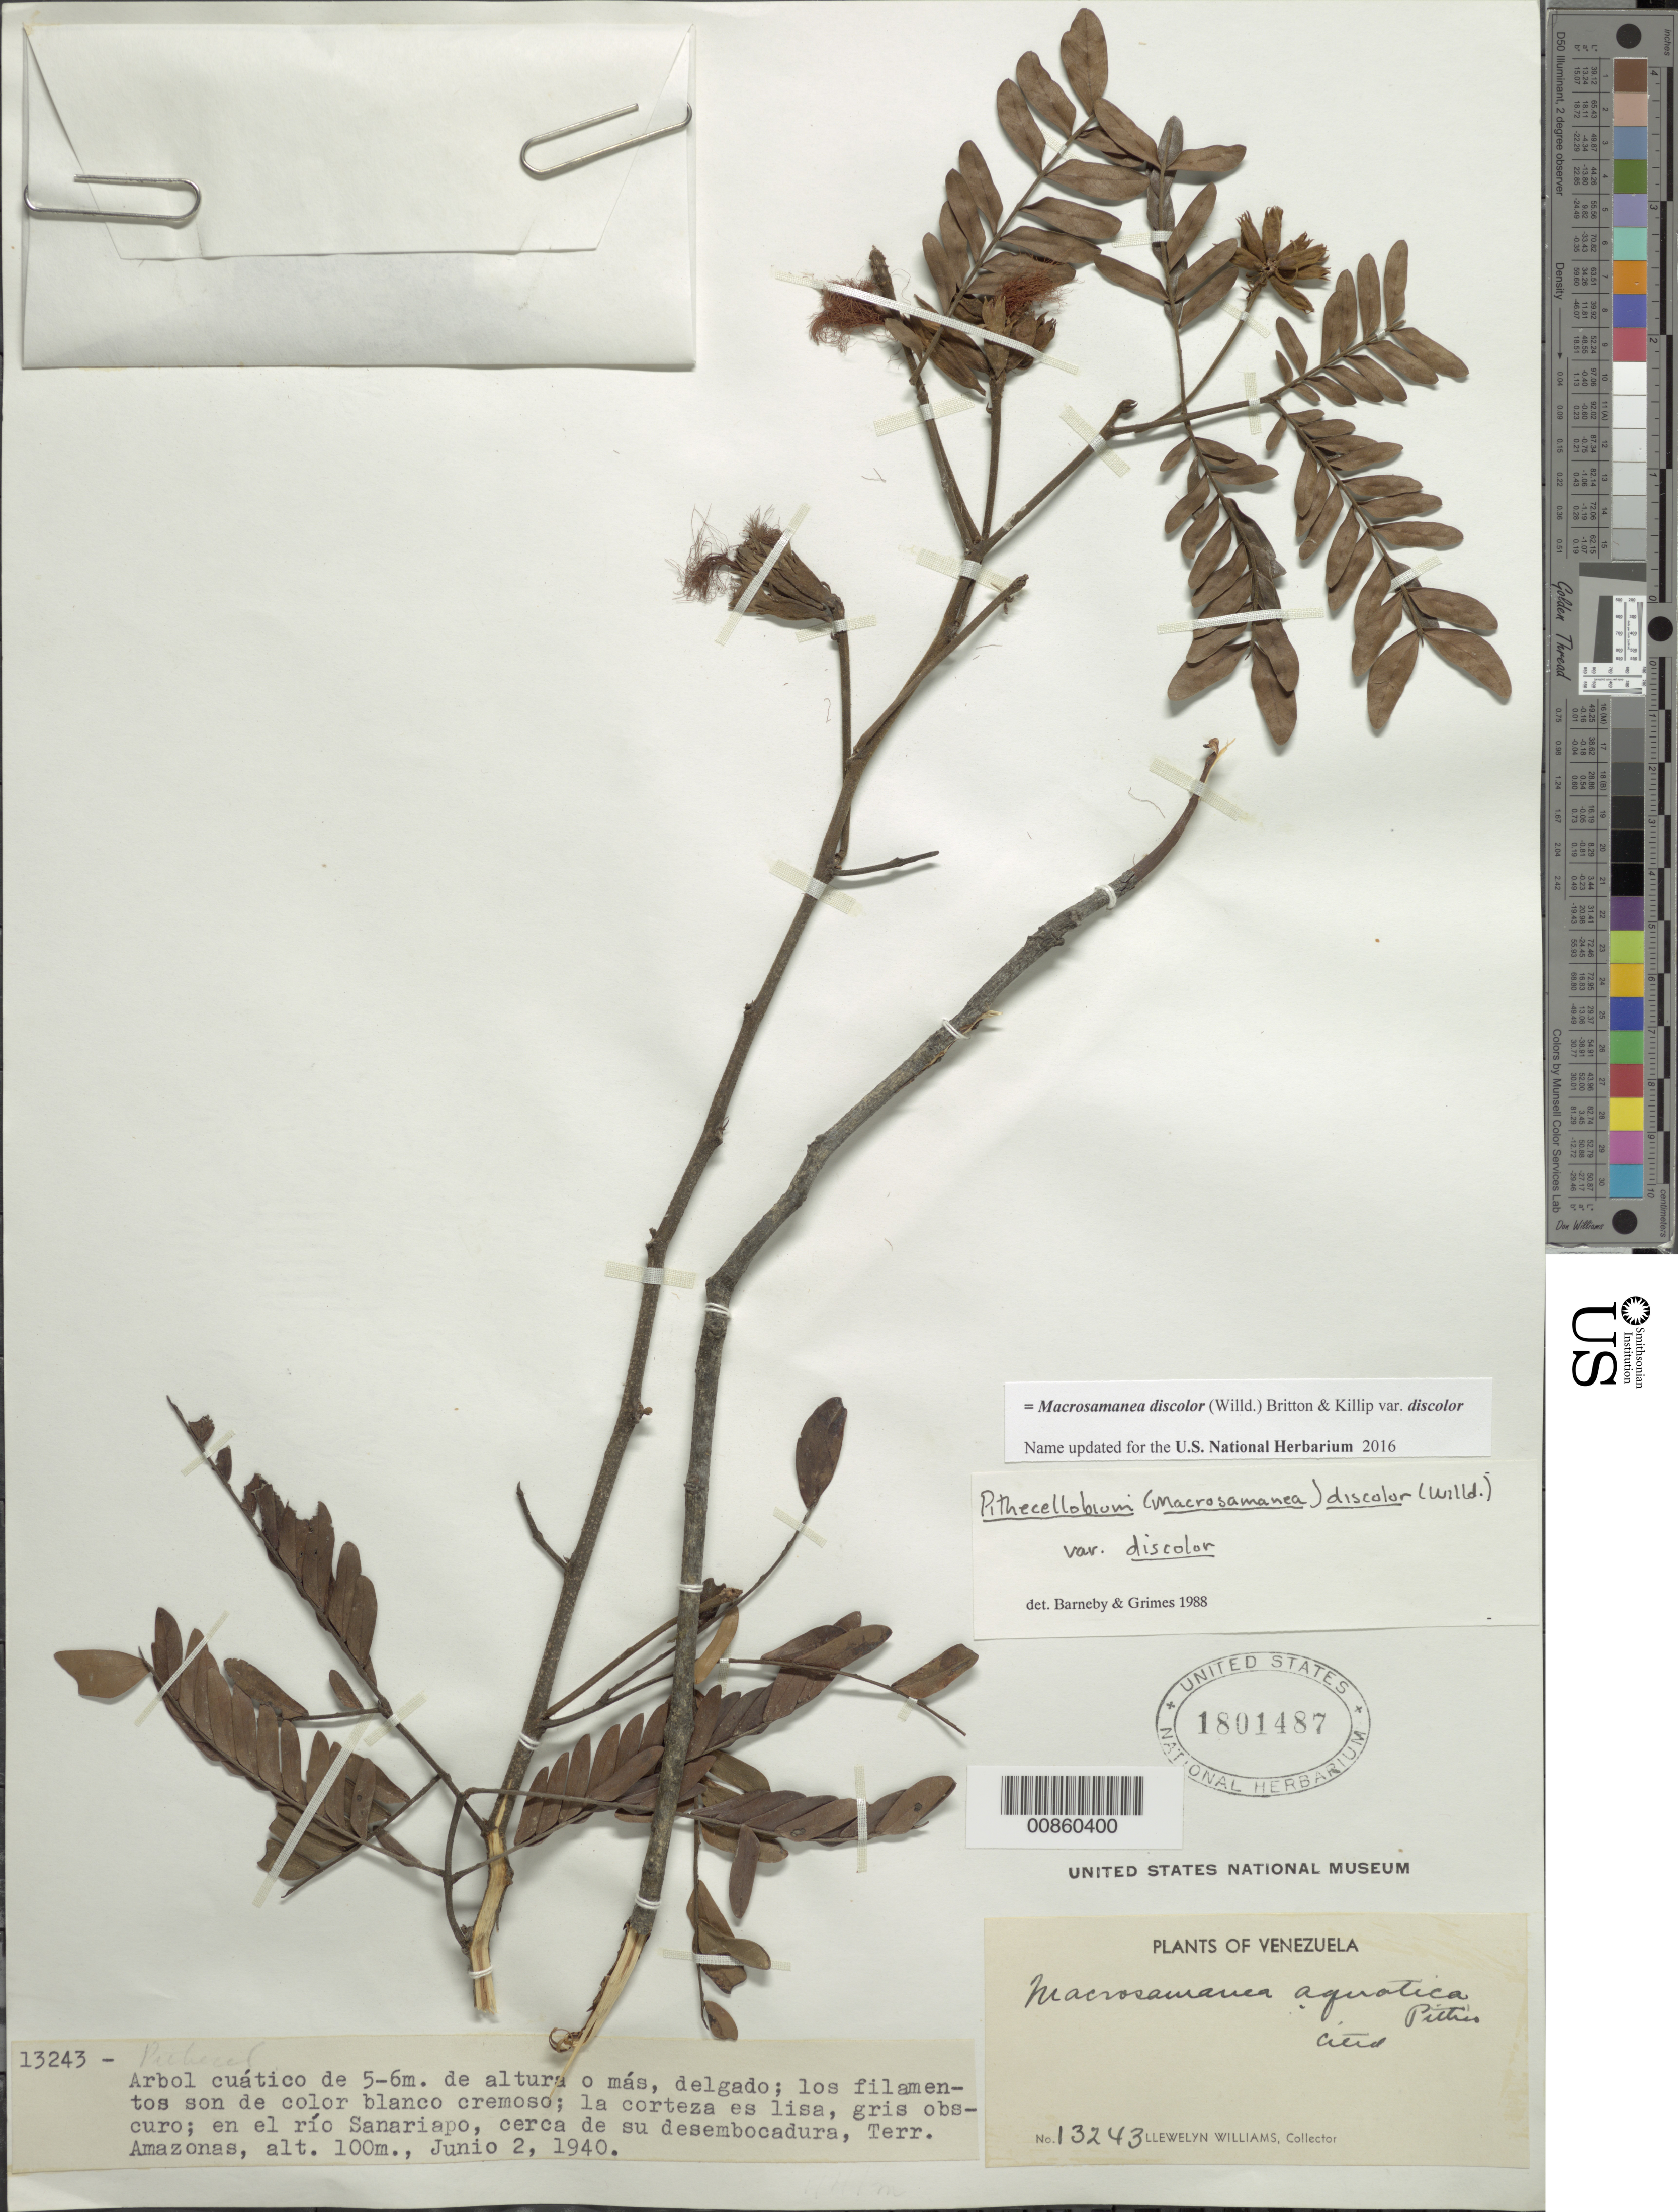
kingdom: Plantae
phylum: Tracheophyta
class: Magnoliopsida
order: Fabales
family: Fabaceae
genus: Macrosamanea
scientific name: Macrosamanea discolor var. discolor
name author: (Willd.) Britton & Killip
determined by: Barneby, R. C.; Grimes, J. W.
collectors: Ll. Williams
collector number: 13243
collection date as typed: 2-Jun-40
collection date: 1940-06-02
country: Venezuela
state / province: Amazonas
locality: Río Sanariapo, cerca de su desembocadura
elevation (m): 100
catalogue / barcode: US 1801487